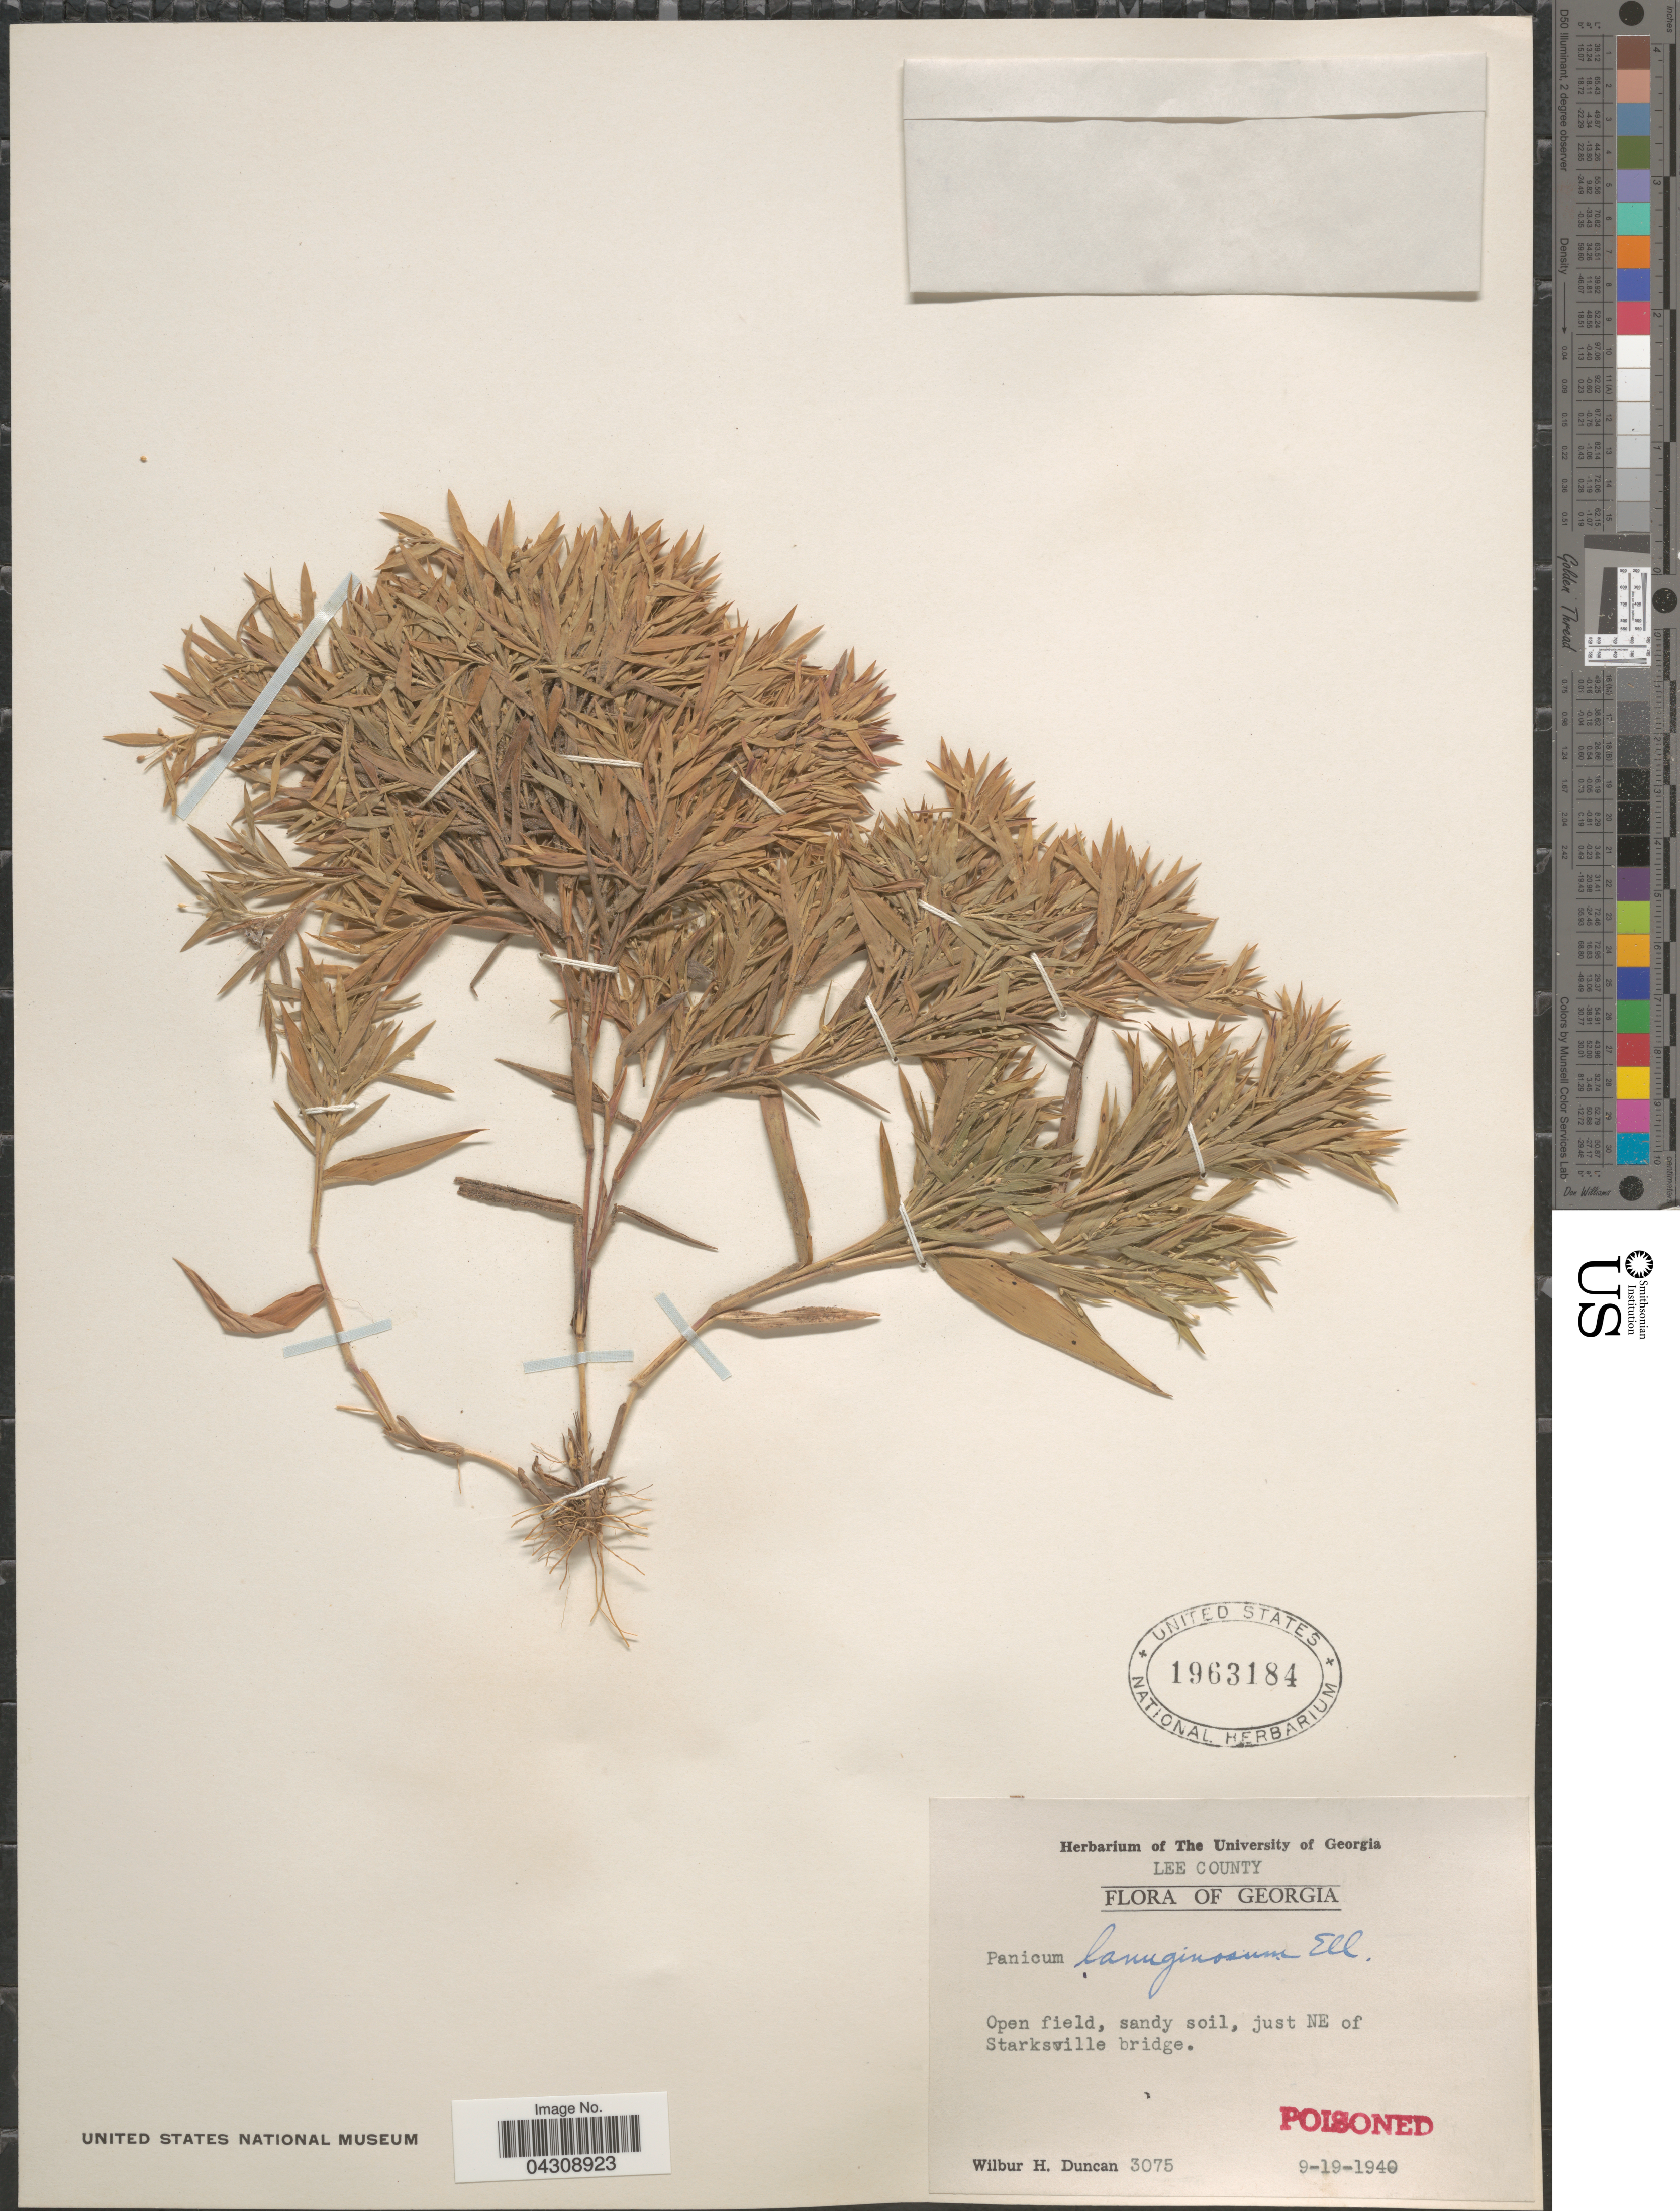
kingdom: Plantae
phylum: Tracheophyta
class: Liliopsida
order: Poales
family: Poaceae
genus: Dichanthelium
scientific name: Dichanthelium acuminatum var. acuminatum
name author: (Sw.) Gould & C.A. Clark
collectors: W. H. Duncan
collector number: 3075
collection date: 1940-09-19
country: United States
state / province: Georgia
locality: Lee County. Open field, sandy soil, just NE of Starksville bridge.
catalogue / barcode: US 1963184